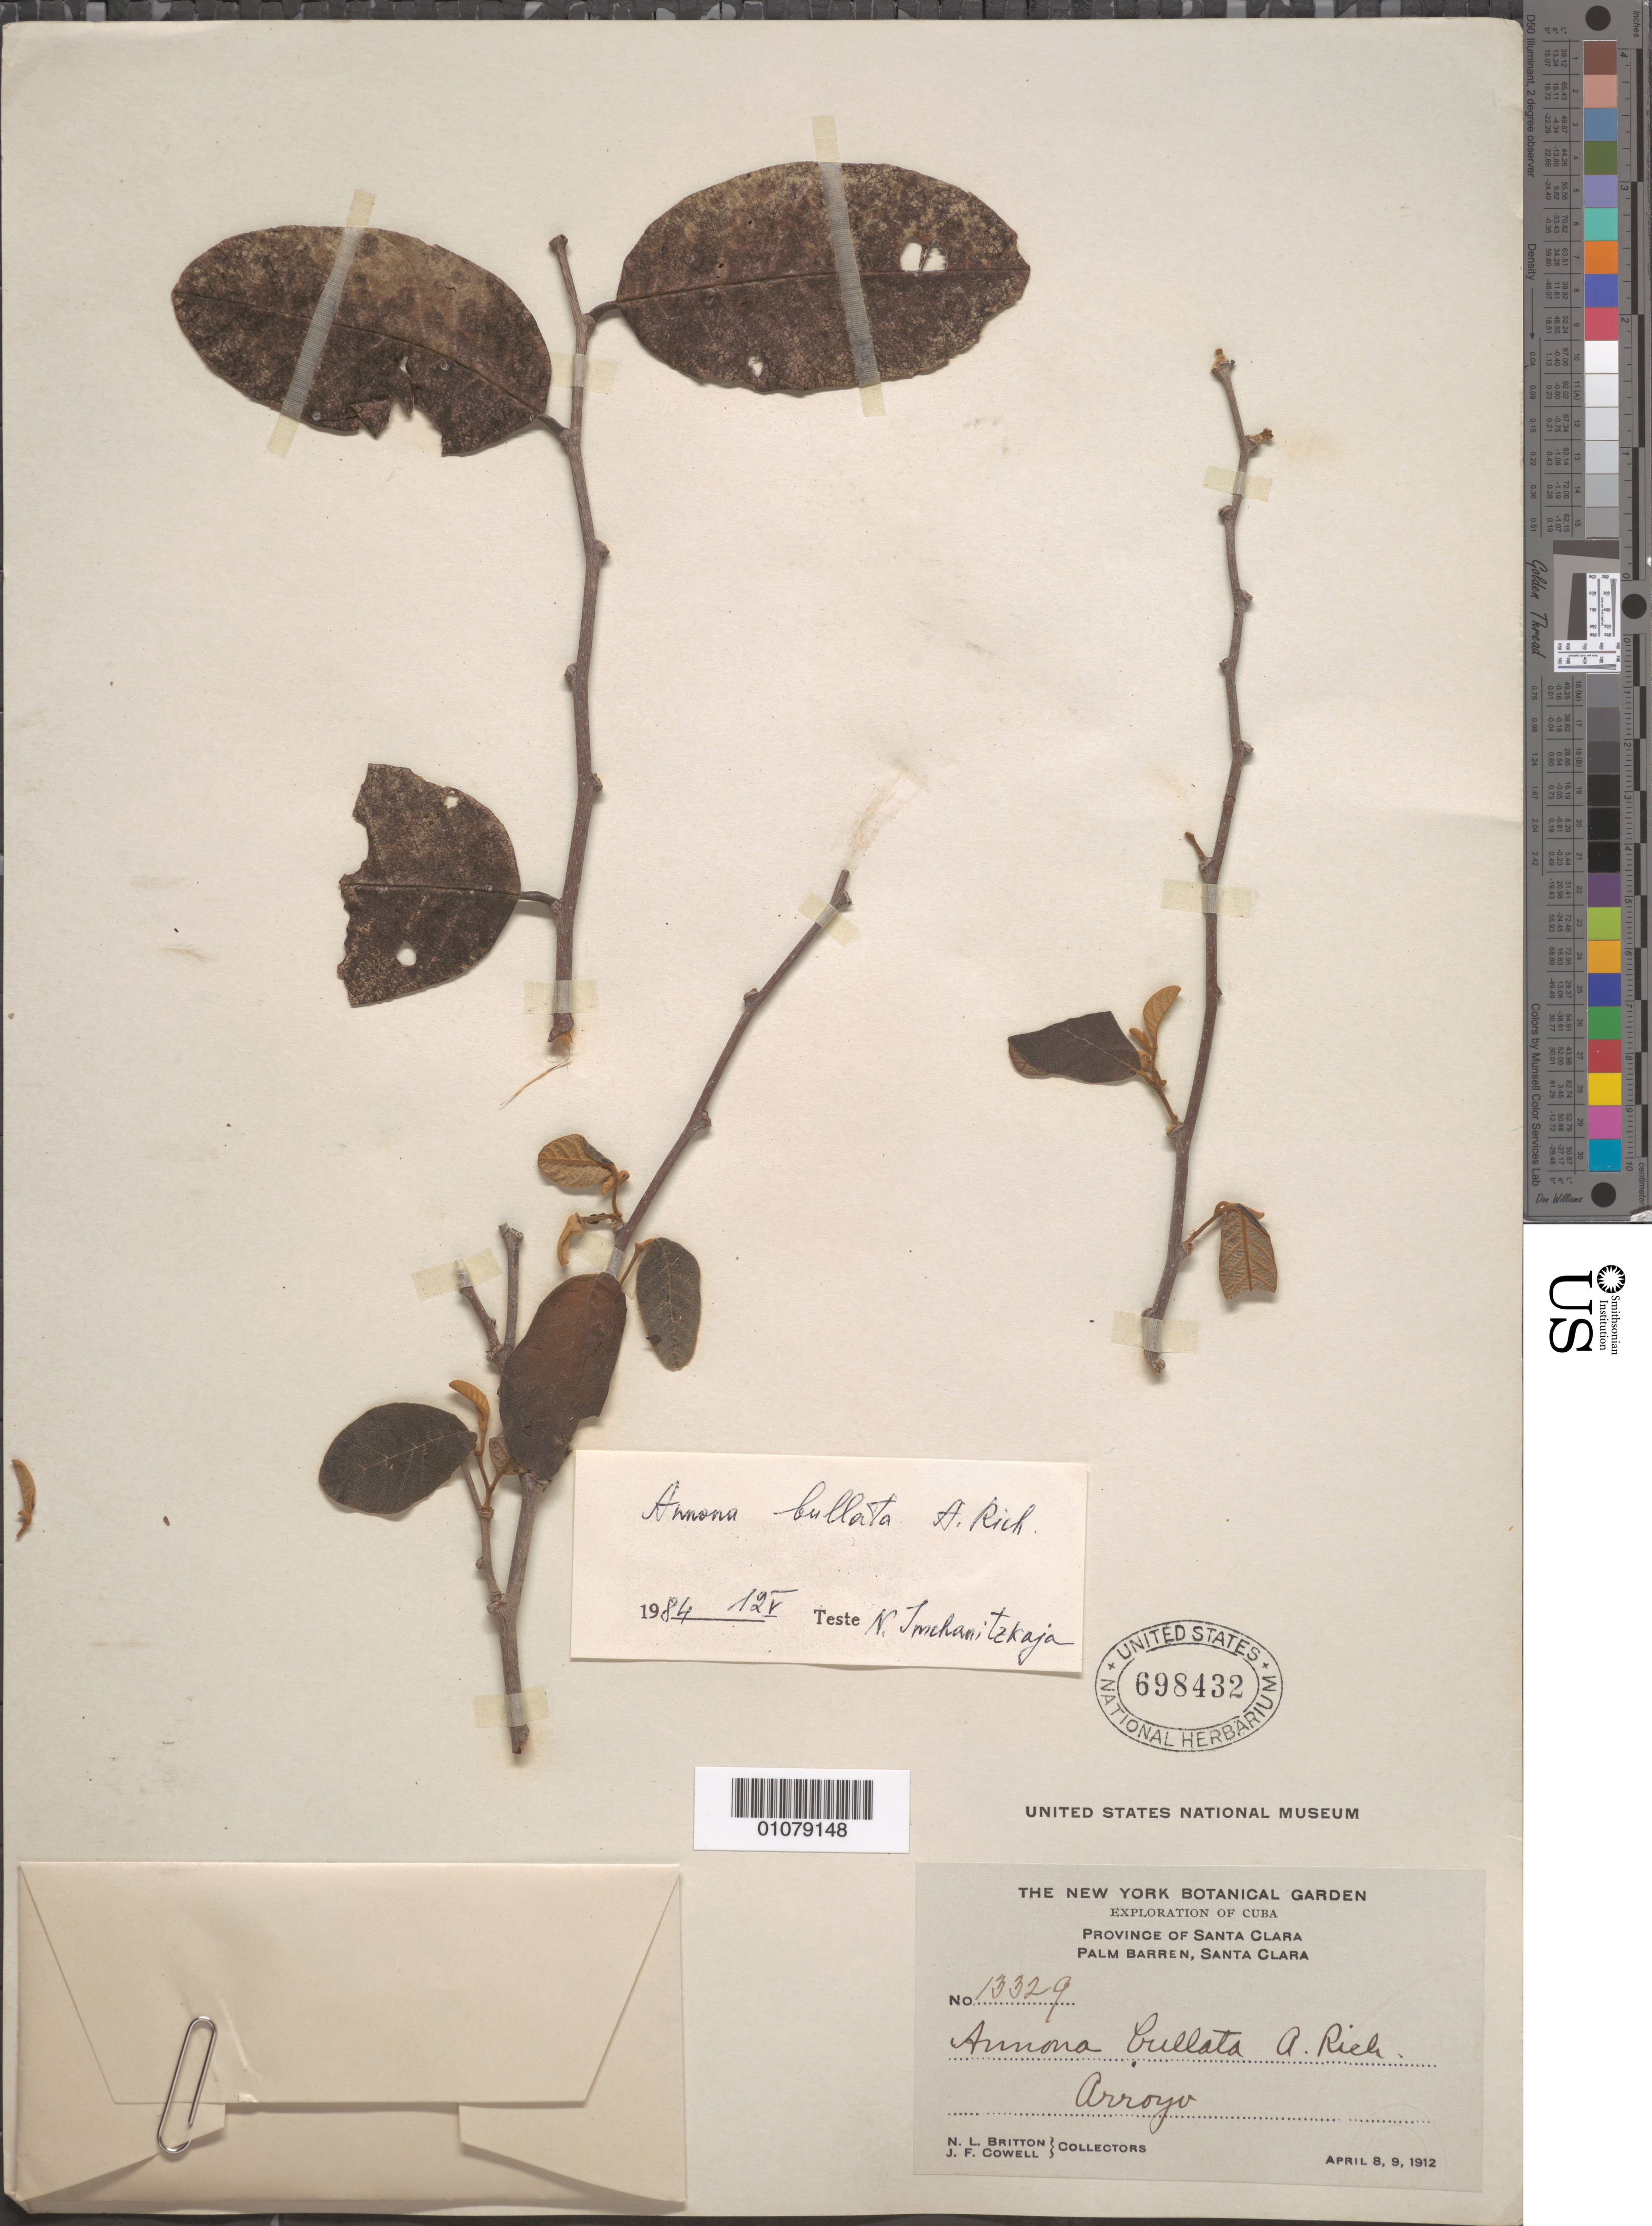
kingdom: Plantae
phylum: Tracheophyta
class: Magnoliopsida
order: Magnoliales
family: Annonaceae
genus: Annona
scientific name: Annona bullata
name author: A. Rich.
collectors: N. Britton & J. F. Cowell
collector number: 13329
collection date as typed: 08 Apr 1912 and 09 Apr 1912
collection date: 1912-04-08,1912-04-09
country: Cuba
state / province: Villa Clara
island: Cuba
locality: Santa Clara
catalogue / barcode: US 698432